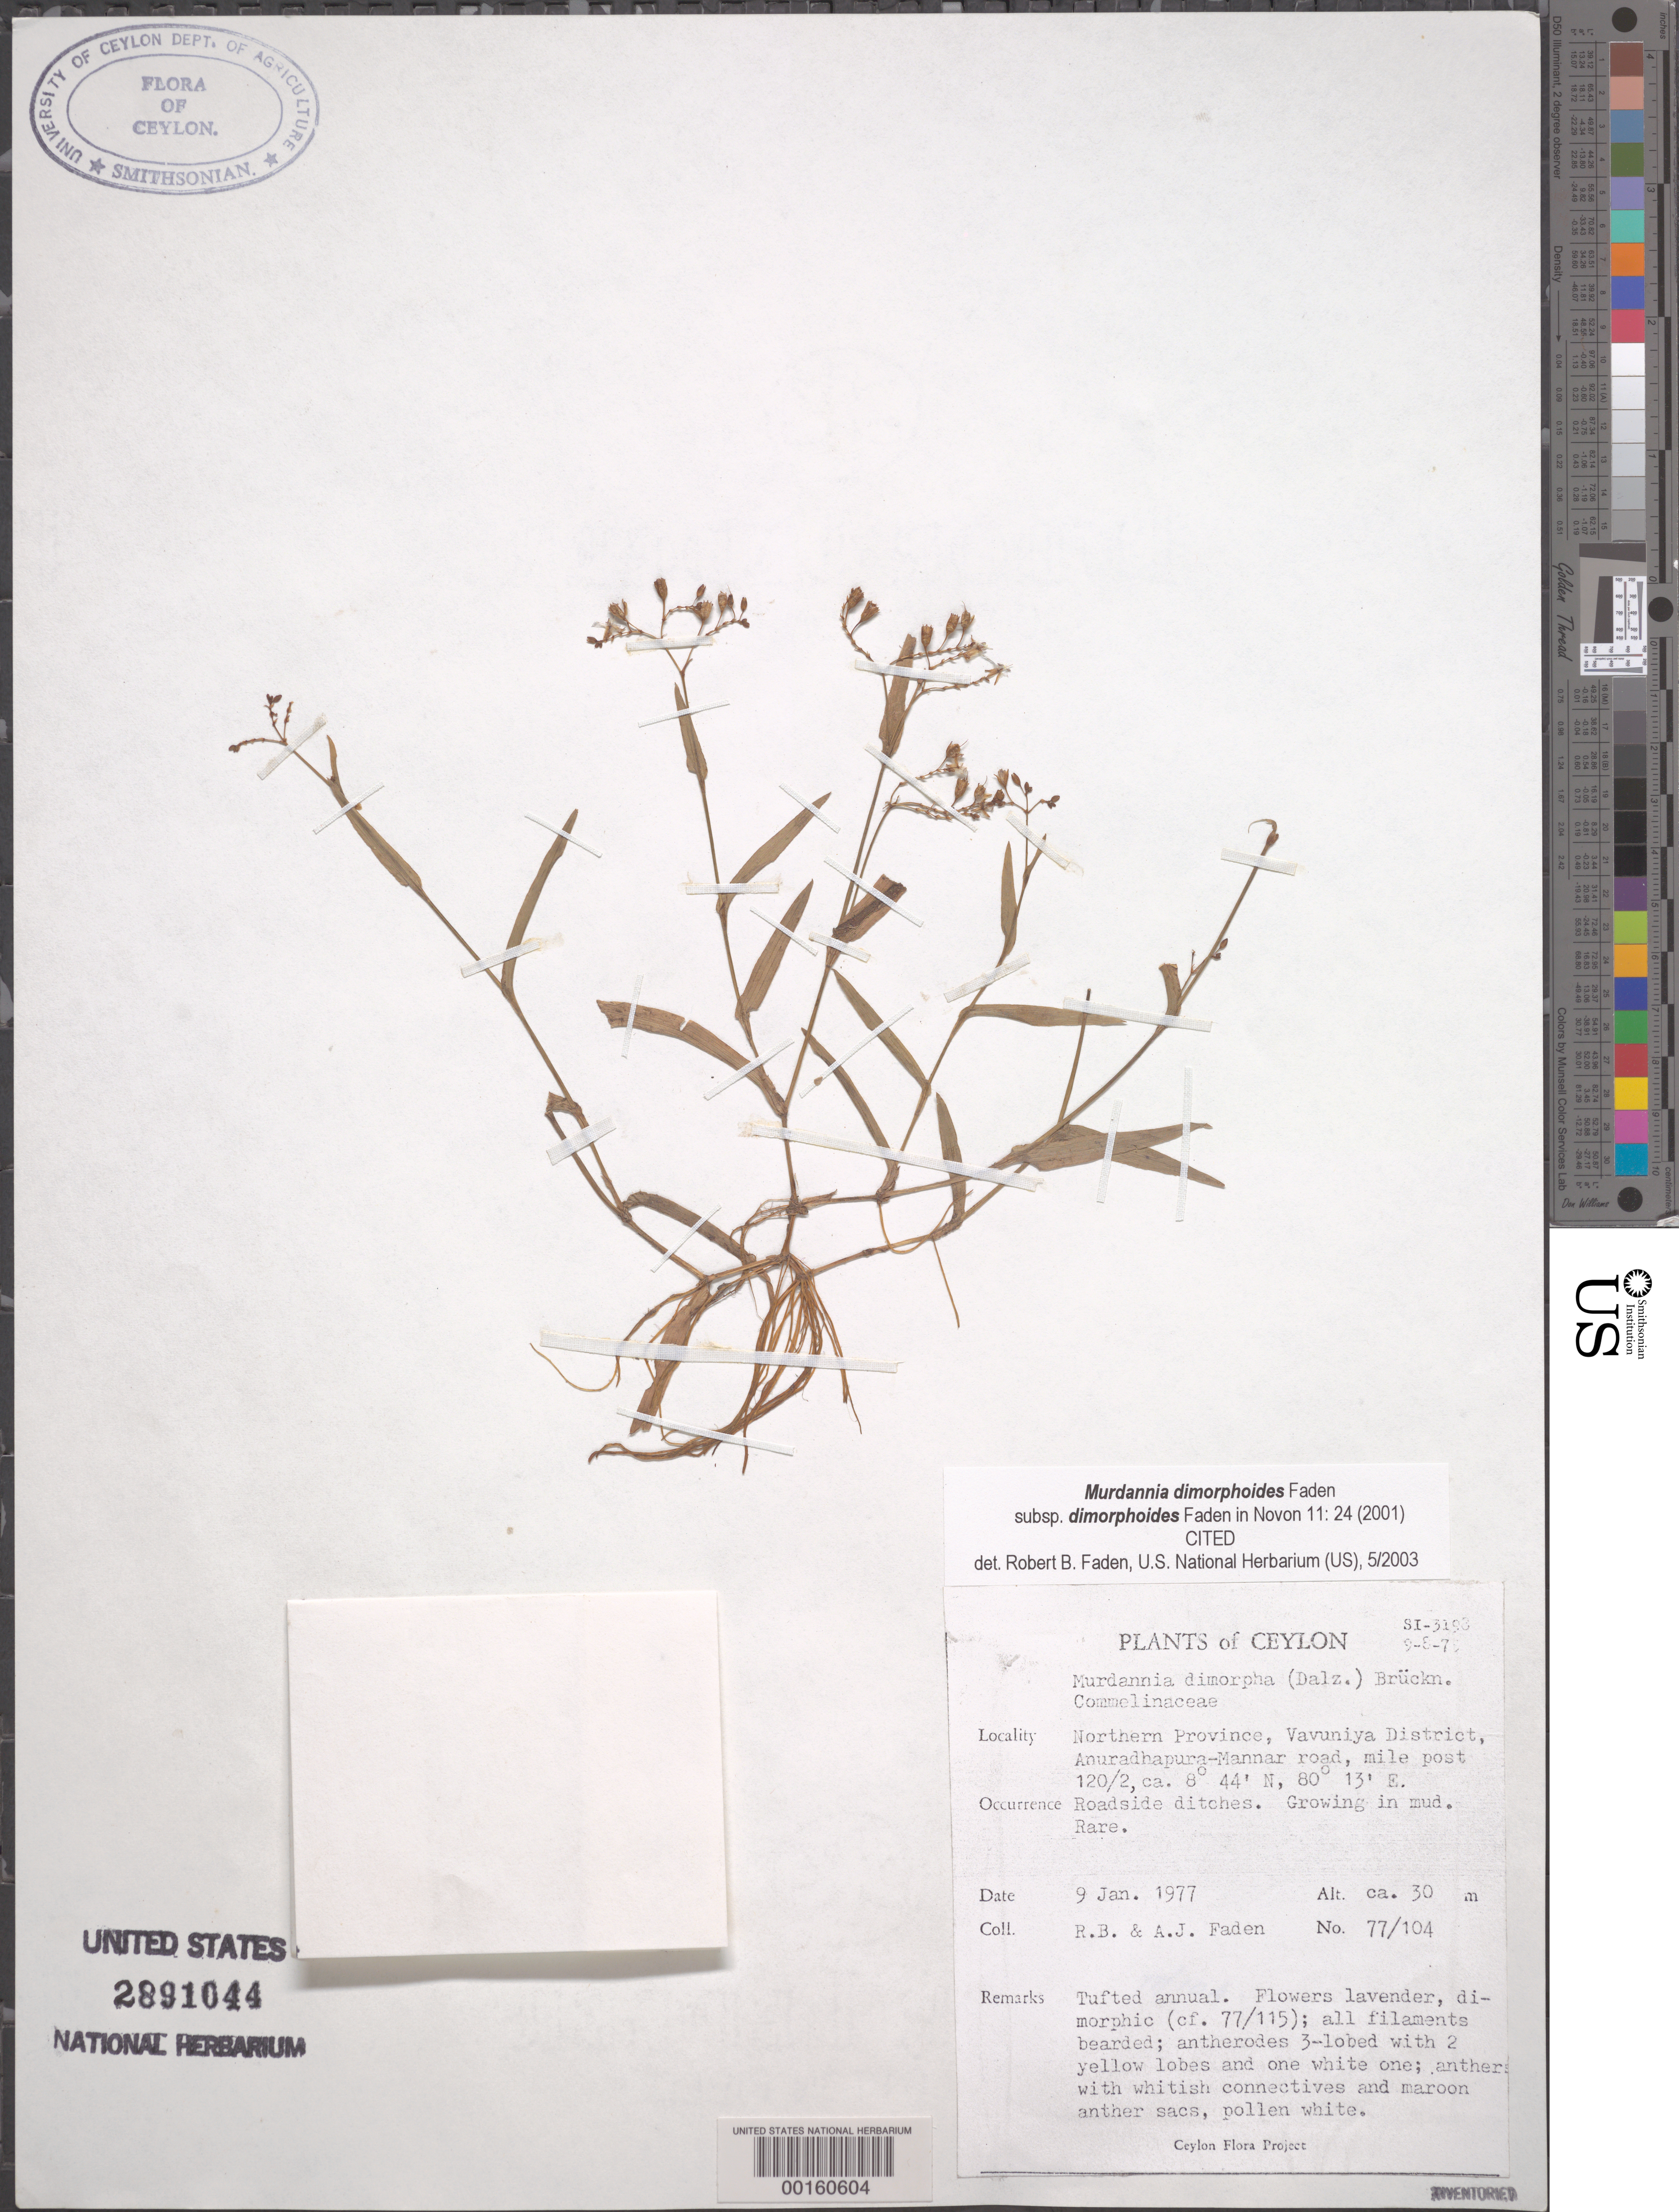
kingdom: Plantae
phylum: Tracheophyta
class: Liliopsida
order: Commelinales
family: Commelinaceae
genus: Murdannia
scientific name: Murdannia dimorphoides subsp. dimorphoides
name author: Faden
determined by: Faden, Robert B., (US), Smithsonian Institution - National Museum of Natural History (UNITED STATES)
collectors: R. B. Faden & A. J. Faden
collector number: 77/104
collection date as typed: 09 Jan 1977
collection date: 1977-01-09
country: Sri Lanka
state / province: Northern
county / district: Vavuniya Dist.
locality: Anuradhapura-mannar road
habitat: Roadside ditch; growing in mud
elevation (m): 30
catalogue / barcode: US 2891044